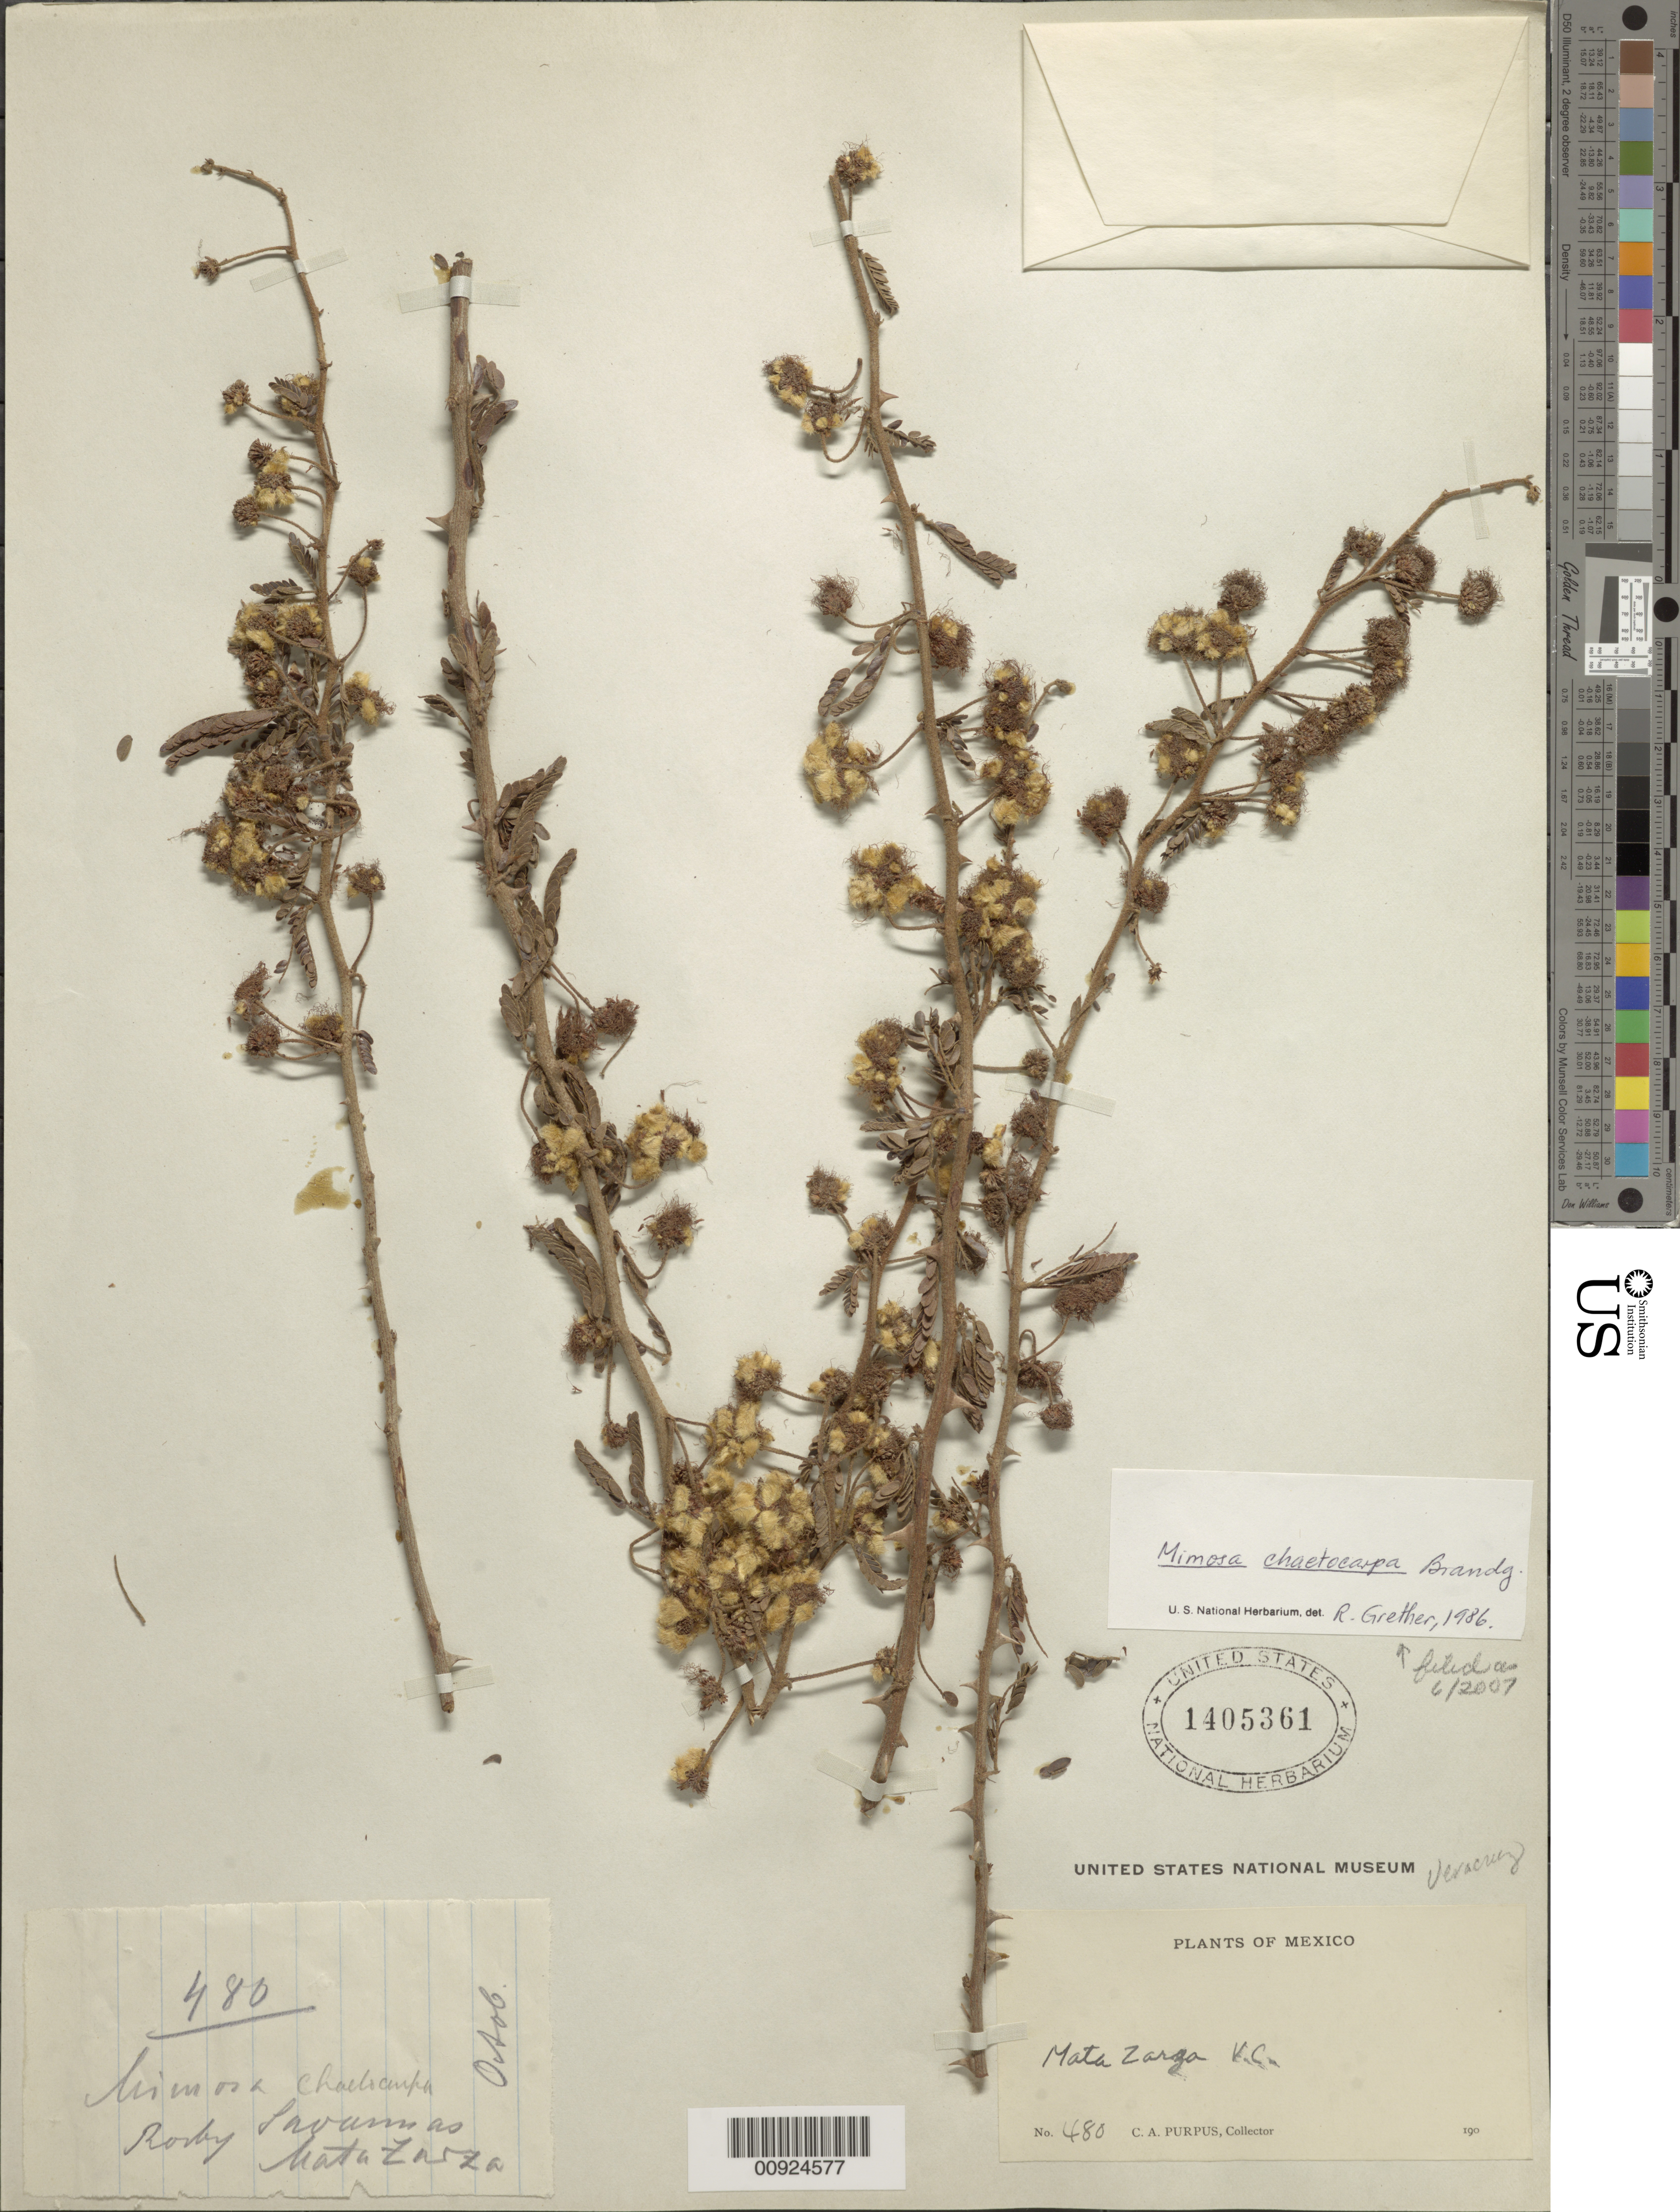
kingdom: Plantae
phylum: Tracheophyta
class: Magnoliopsida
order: Fabales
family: Fabaceae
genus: Mimosa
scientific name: Mimosa chaetocarpa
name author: Brandegee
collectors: C. A. Purpus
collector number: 480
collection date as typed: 190-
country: Mexico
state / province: Veracruz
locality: Mata Zarza V.C.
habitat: Rocky savannas.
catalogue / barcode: US 1405361